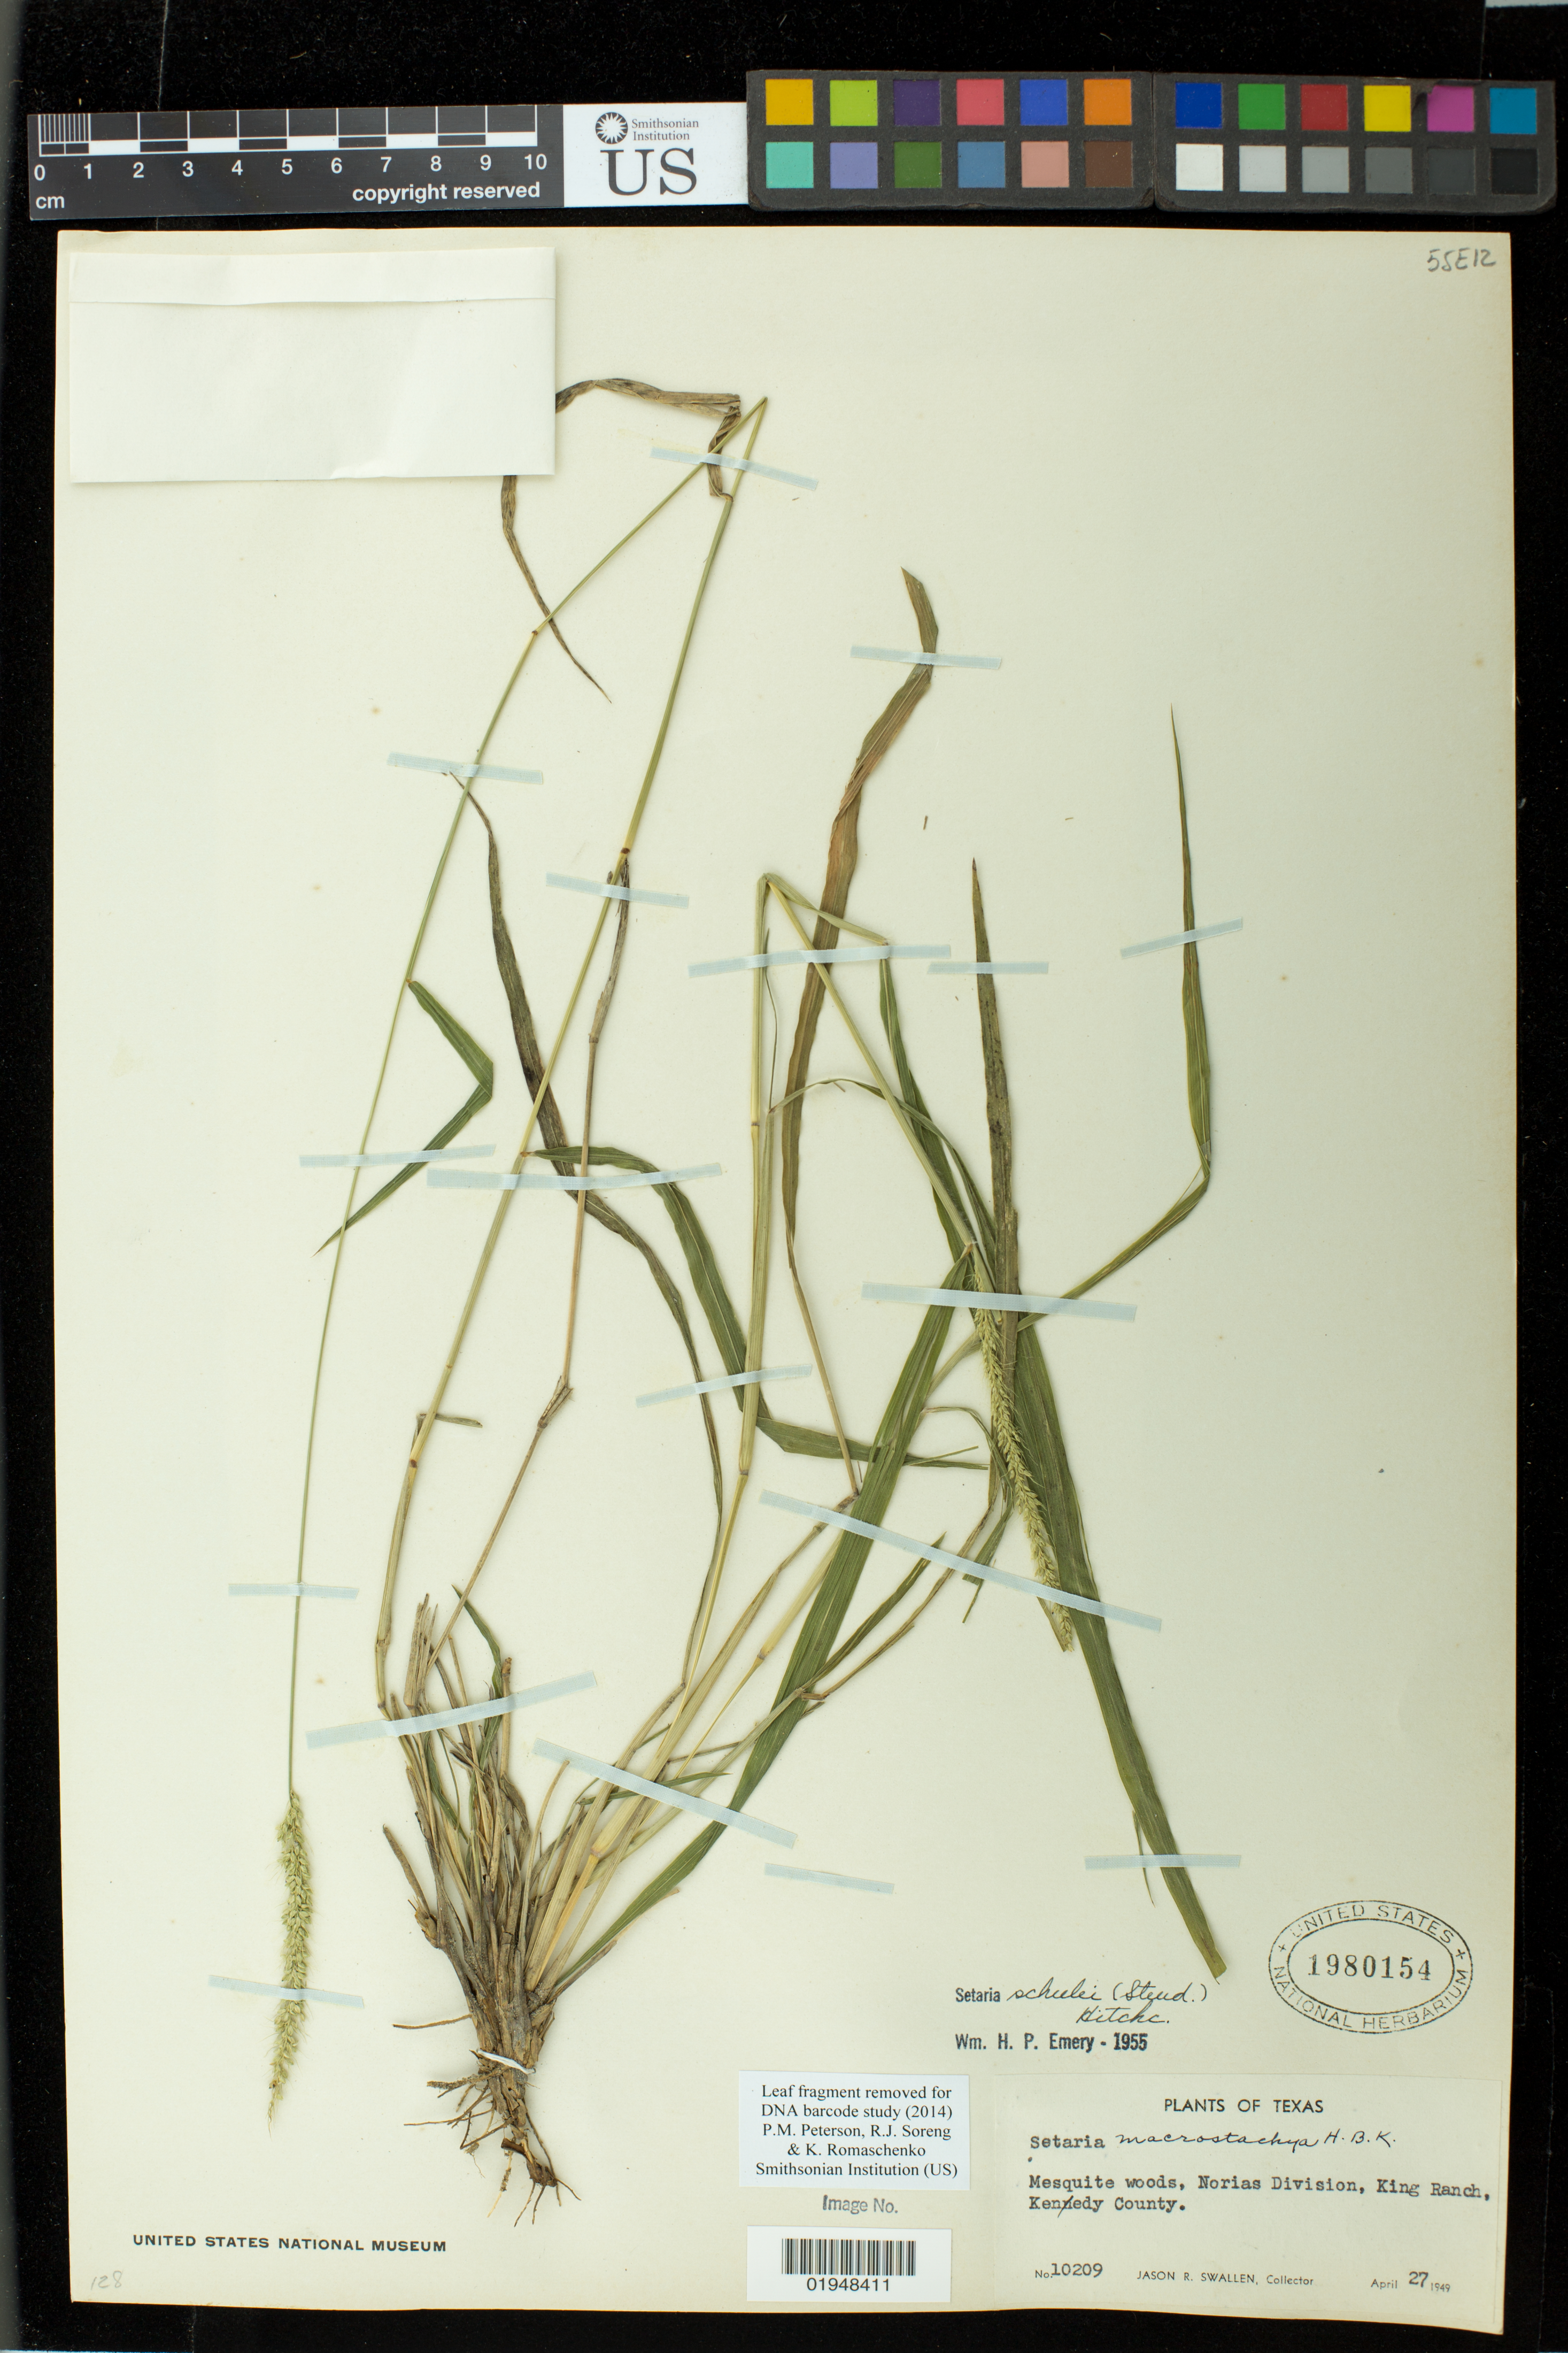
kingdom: Plantae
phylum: Tracheophyta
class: Liliopsida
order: Poales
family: Poaceae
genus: Setaria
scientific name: Setaria scheelei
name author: (Steud.) Hitchc.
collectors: J. R. Swallen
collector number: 10209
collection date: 1949-04-27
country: United States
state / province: Texas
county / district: Kenedy County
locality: Norias Division, King Ranch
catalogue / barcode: US 1980154